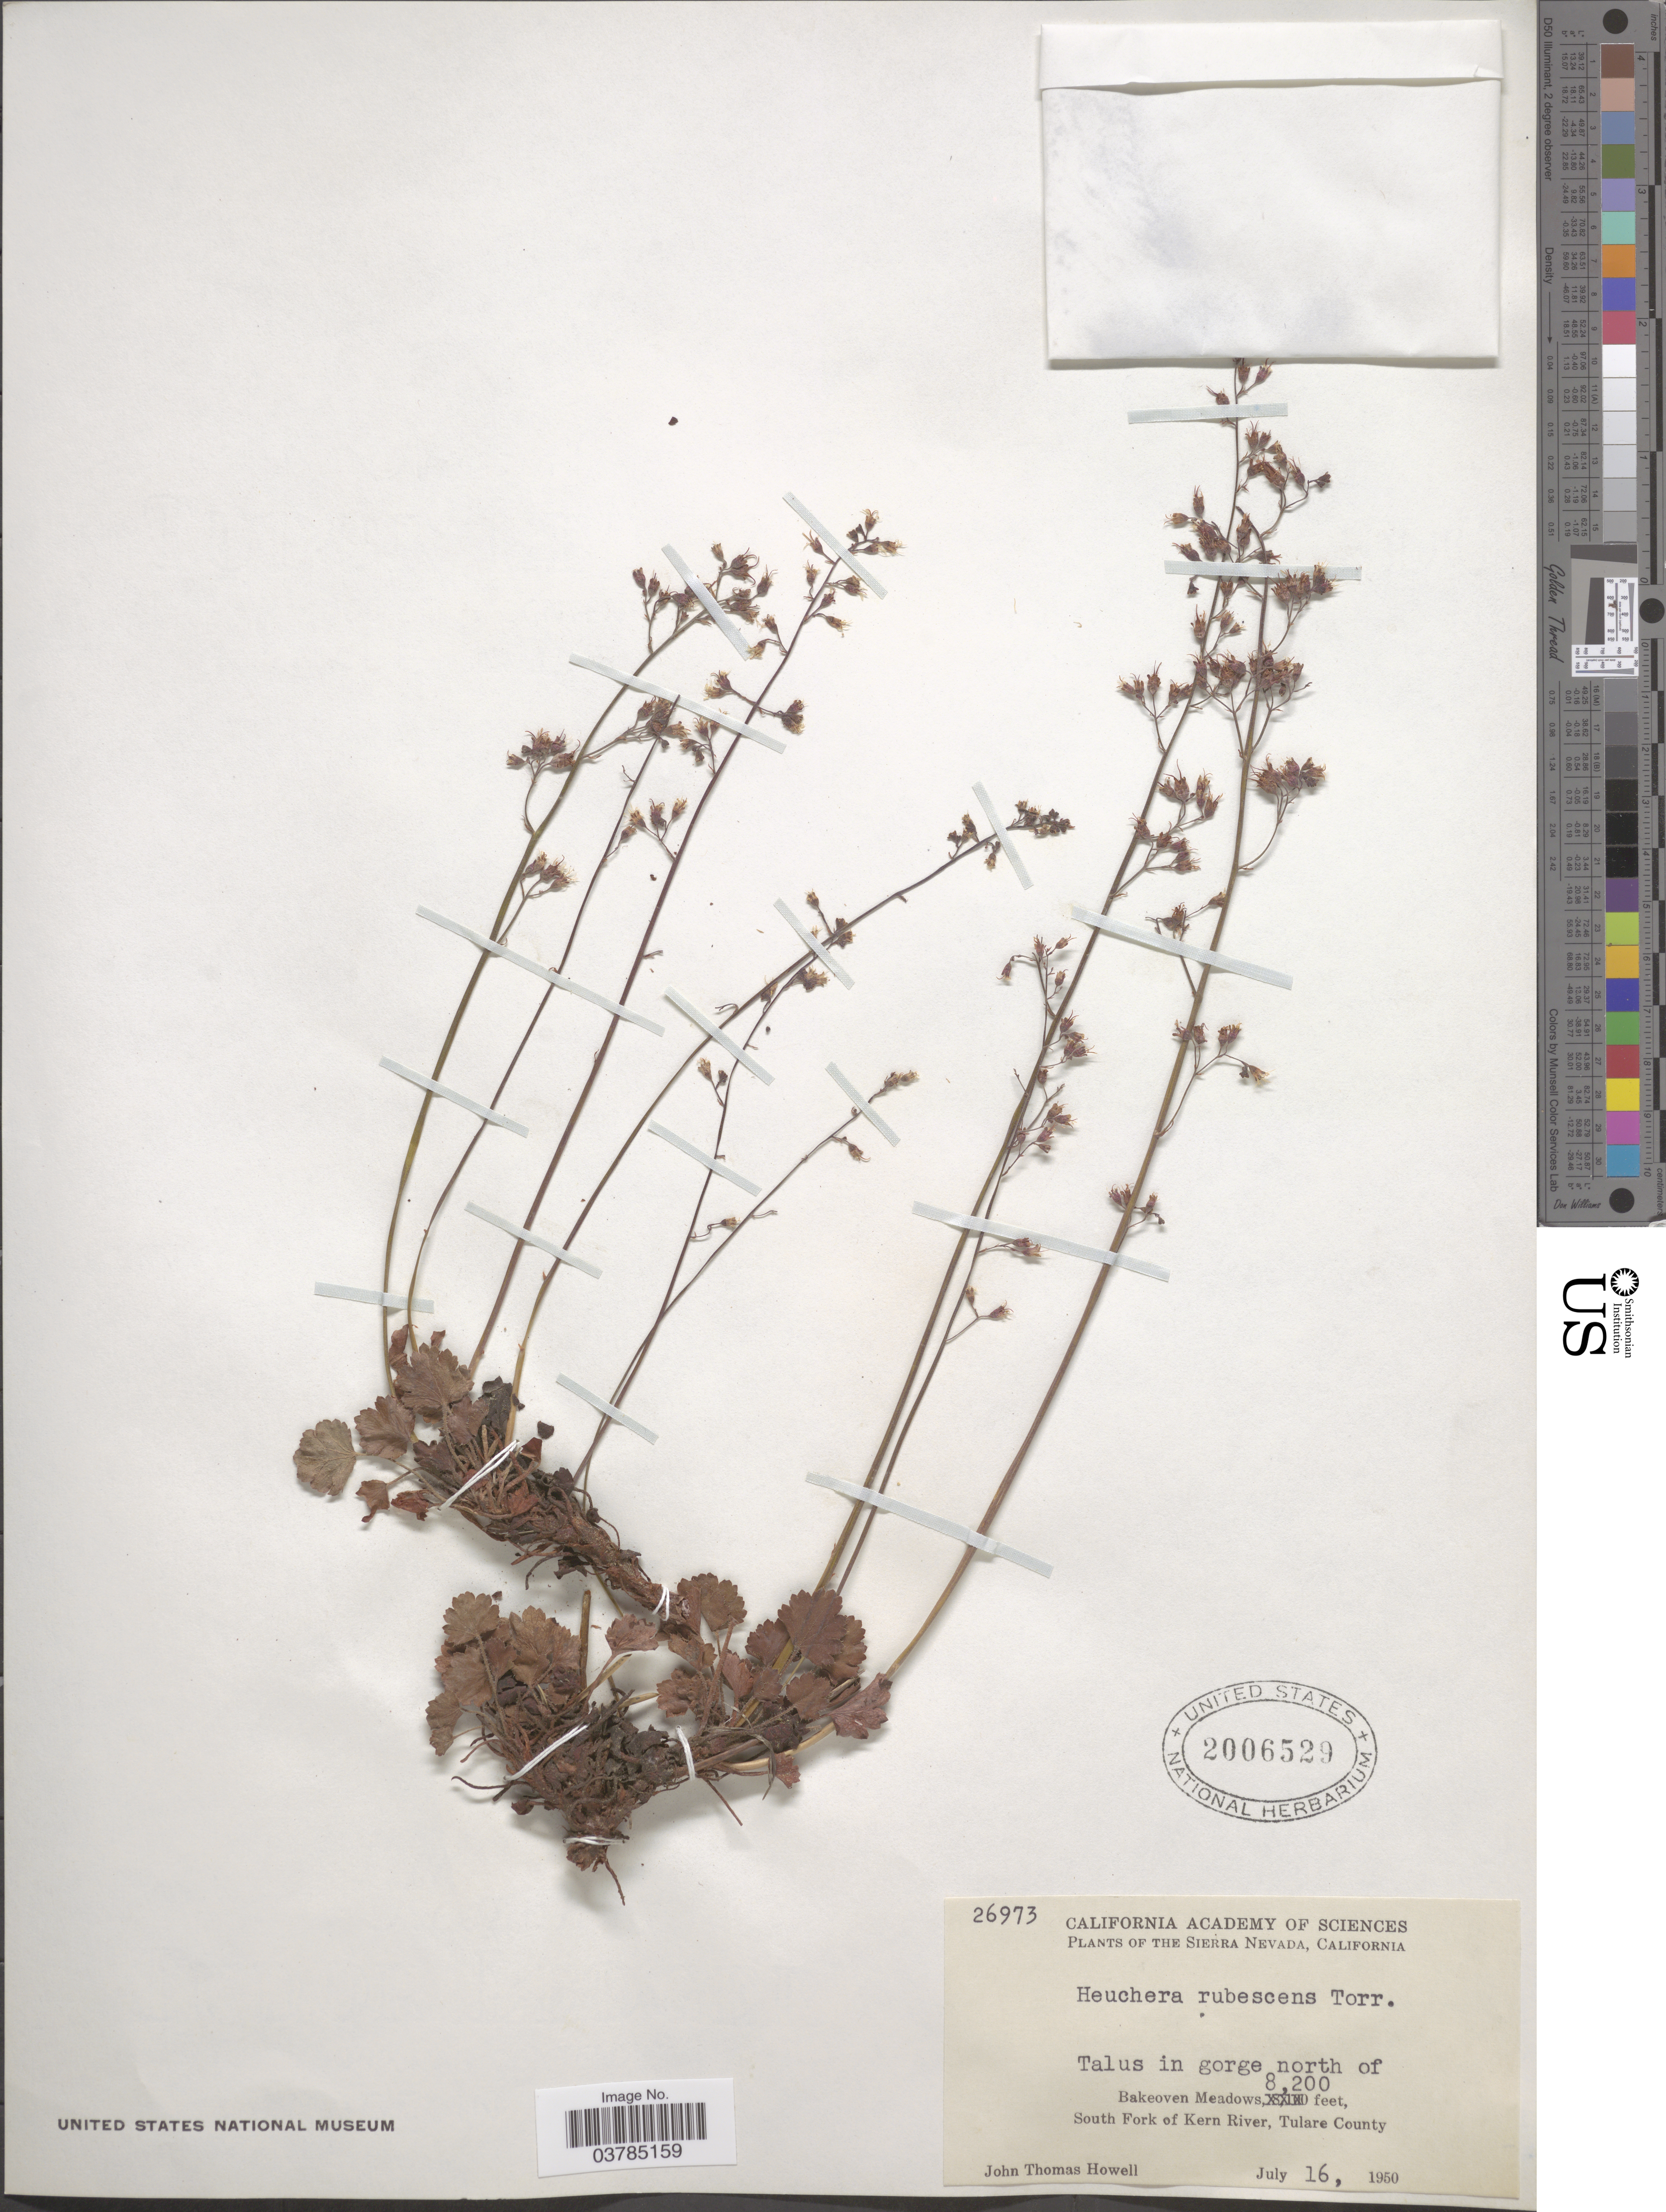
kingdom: Plantae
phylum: Tracheophyta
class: Magnoliopsida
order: Saxifragales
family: Saxifragaceae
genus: Heuchera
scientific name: Heuchera rubescens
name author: Torr.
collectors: J. T. Howell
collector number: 26973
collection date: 1950-07-16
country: United States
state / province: California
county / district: Tulare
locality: Sierra Nevada. Talus in gorge north of Bakeoven Meadows, South Fork of Kern River, Tulare County.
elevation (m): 2499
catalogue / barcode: US 2006529